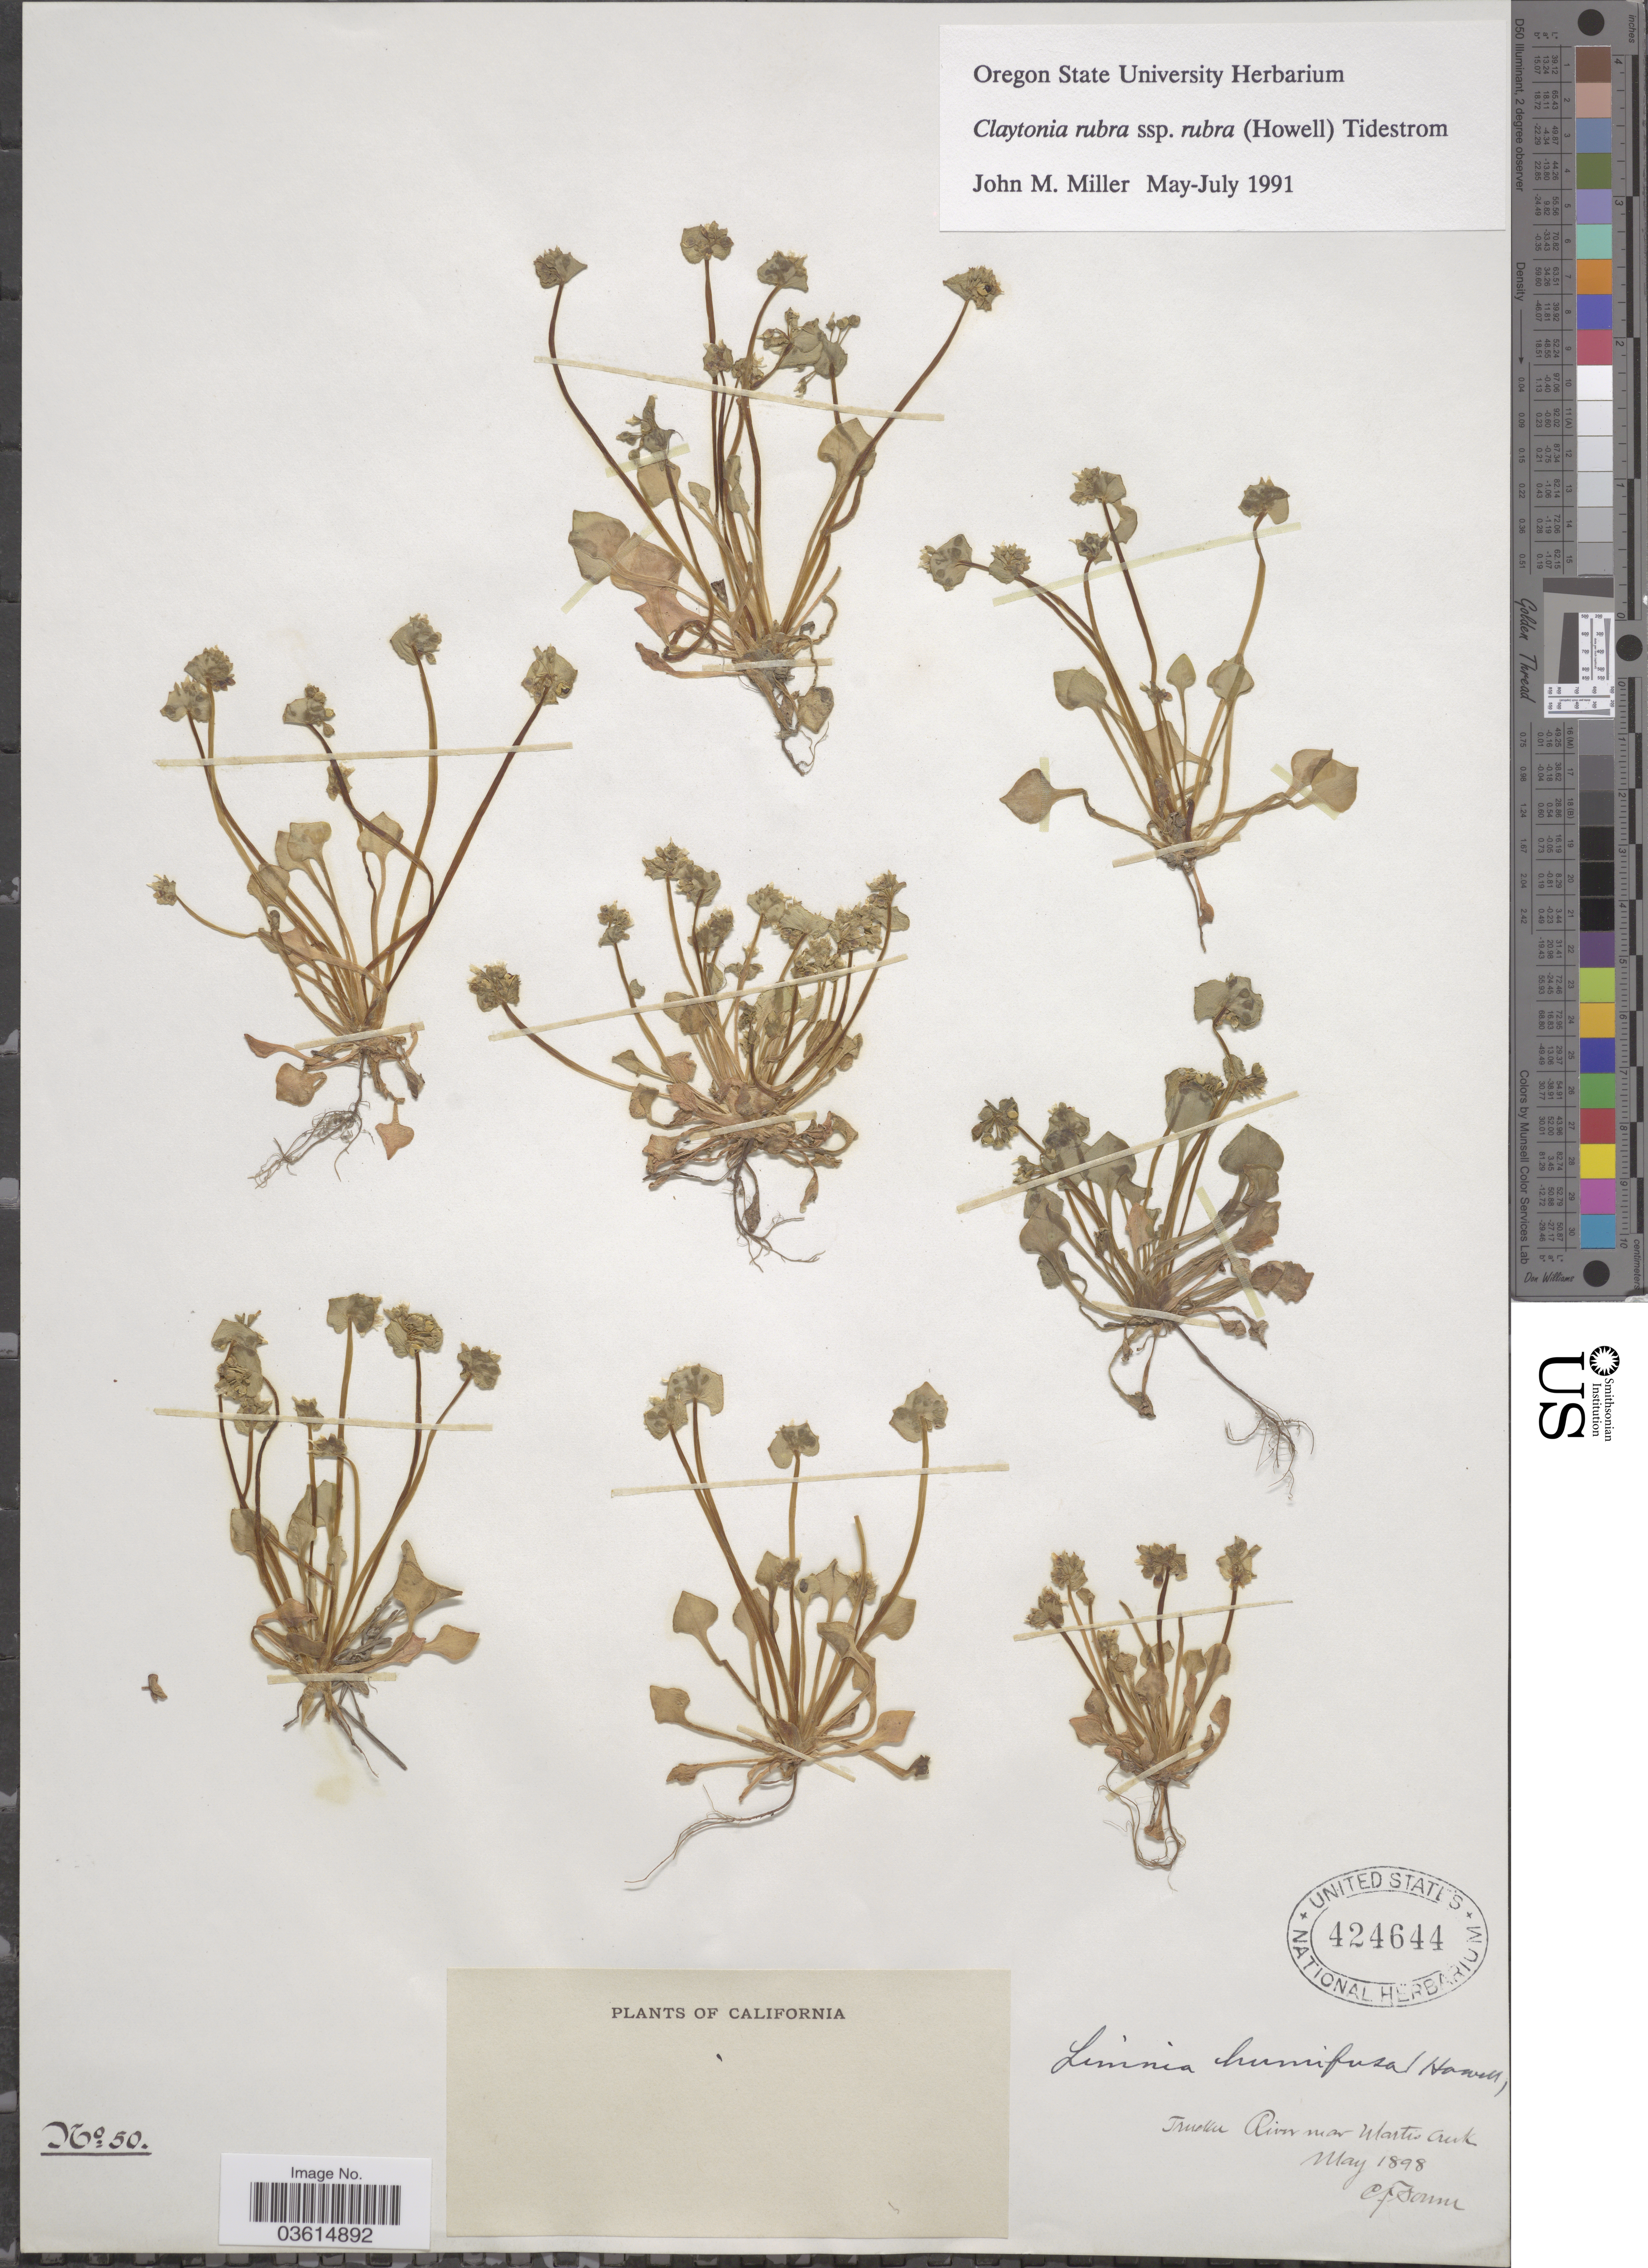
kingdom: Plantae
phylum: Tracheophyta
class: Magnoliopsida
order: Caryophyllales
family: Montiaceae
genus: Claytonia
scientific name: Claytonia rubra subsp. rubra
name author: (Howell) Tidestr.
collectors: C. Sonne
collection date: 1898-05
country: United States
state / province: California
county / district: Nevada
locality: Truckee River bear Wartis Creek.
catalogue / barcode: US 424644